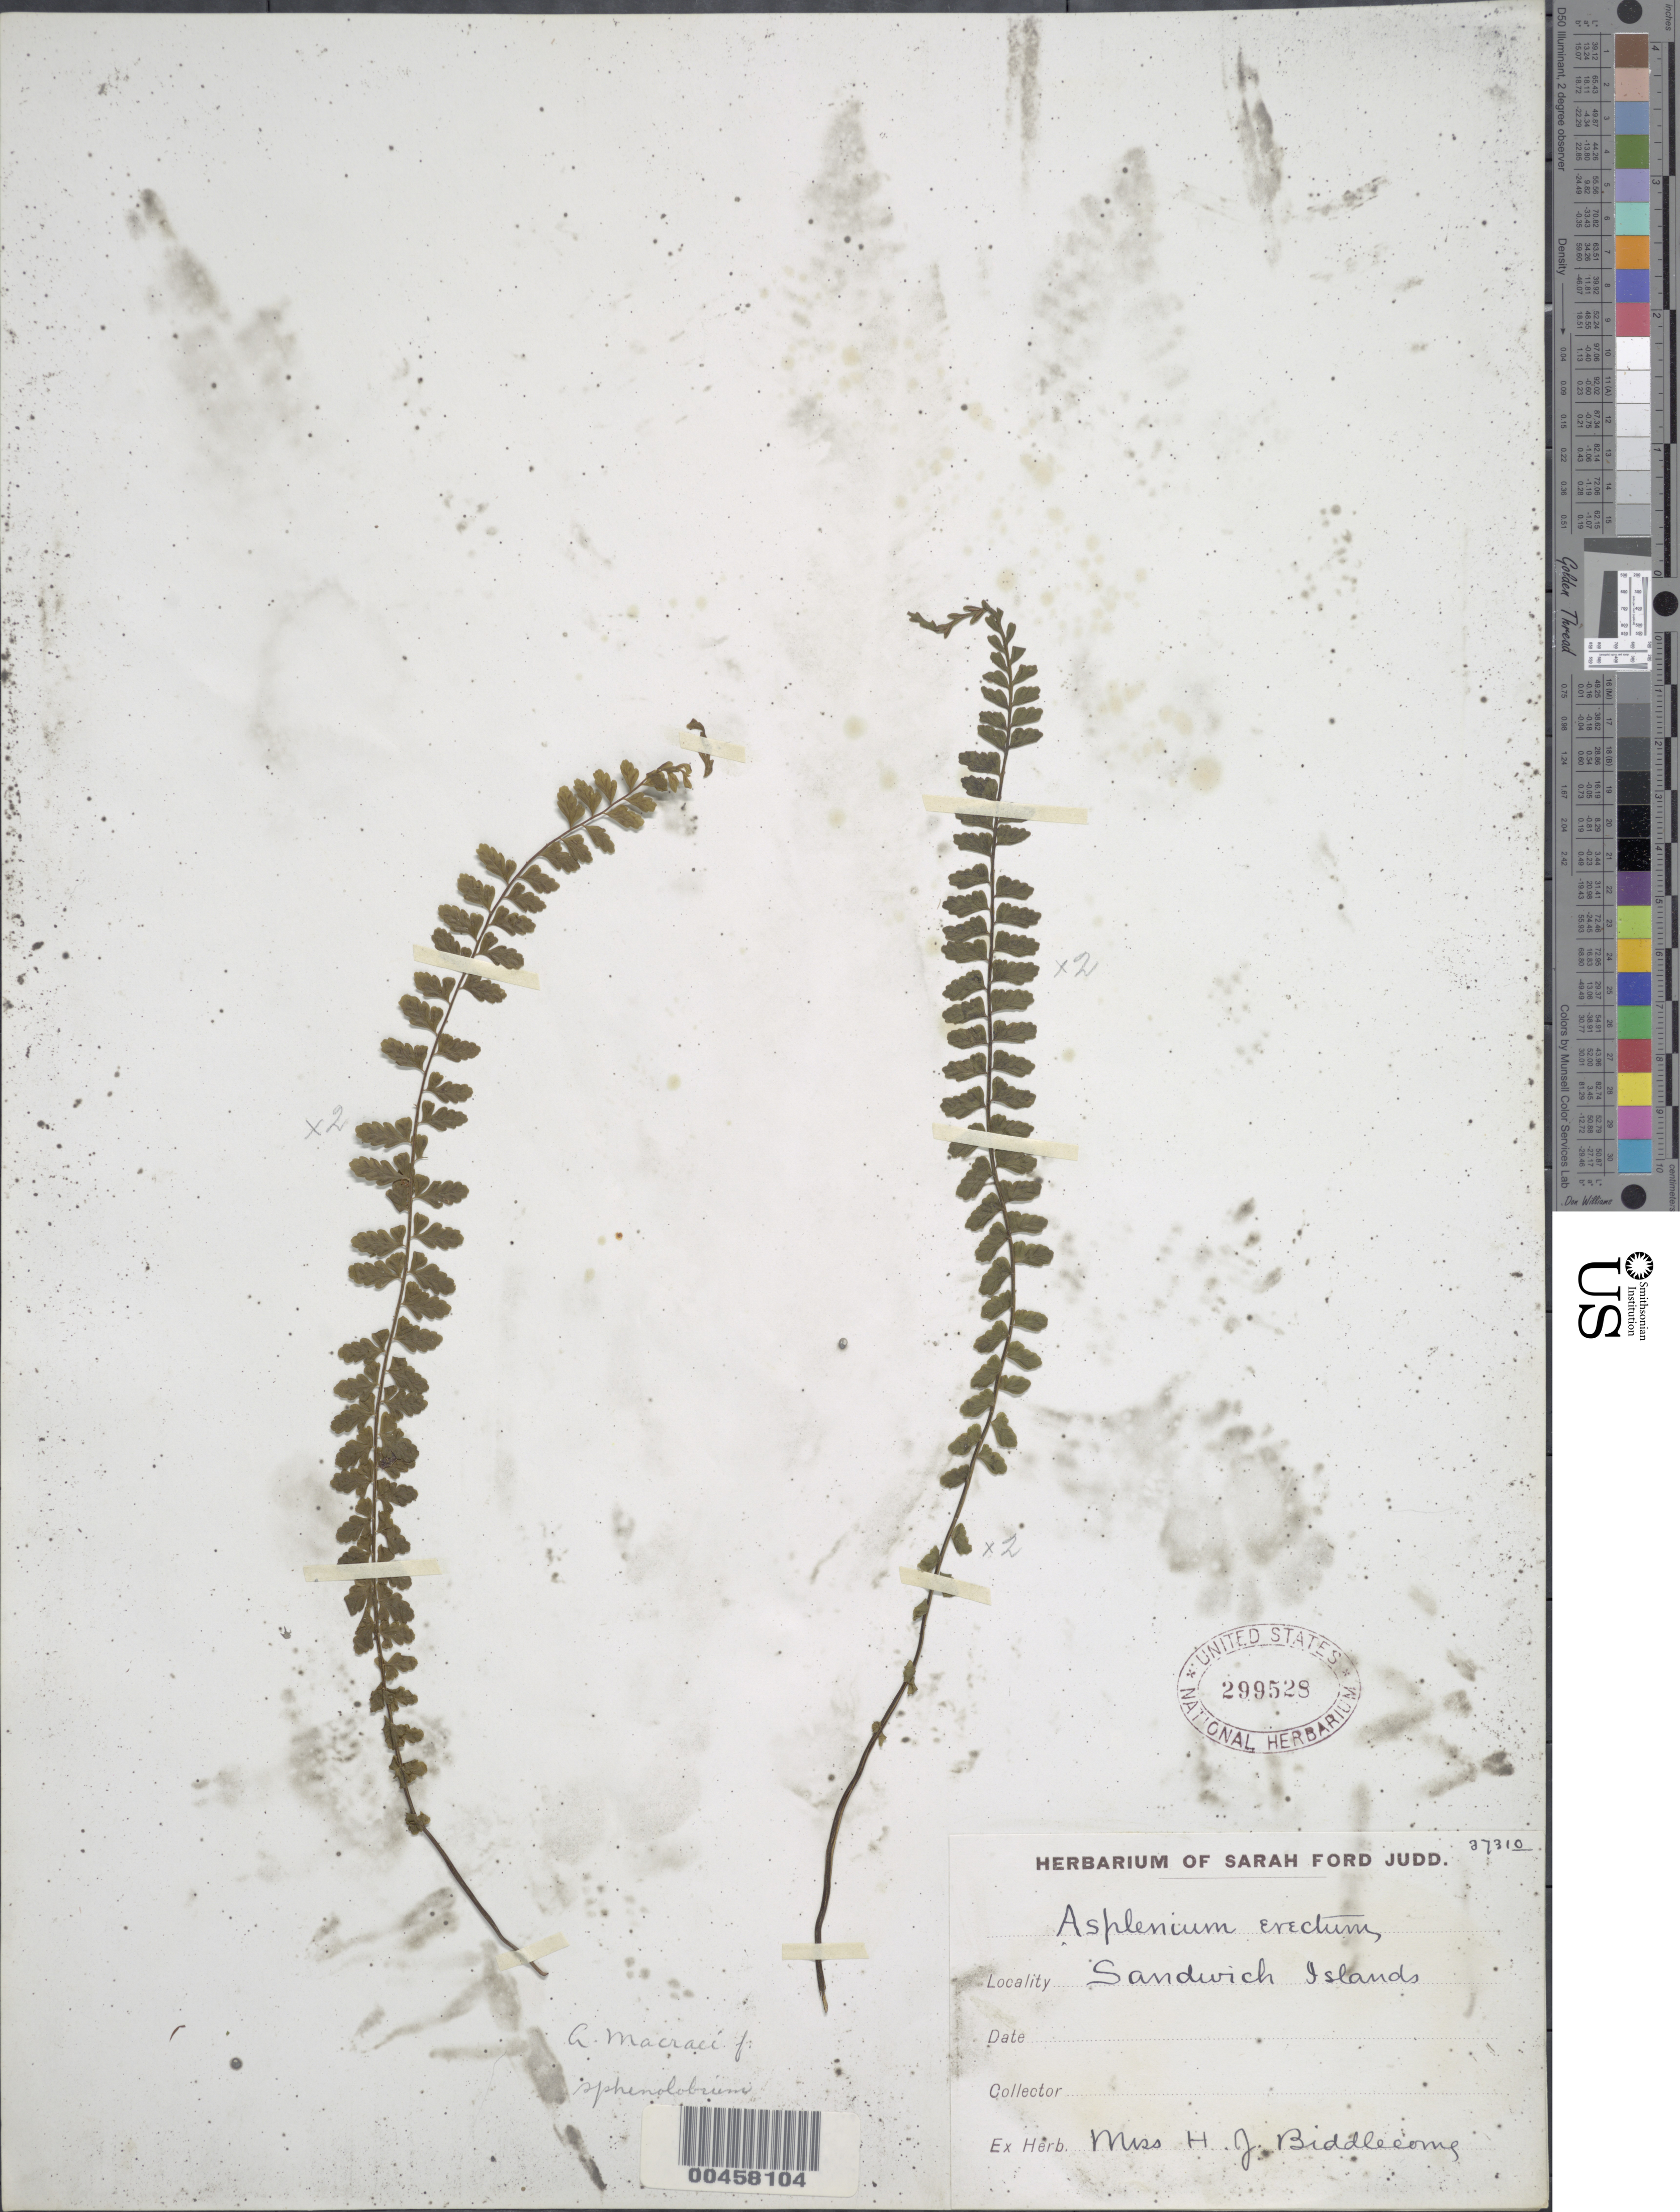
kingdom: Plantae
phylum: Tracheophyta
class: Polypodiopsida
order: Polypodiales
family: Aspleniaceae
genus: Asplenium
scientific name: Asplenium macraei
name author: Hook. & Grev.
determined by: Wagner, W. L., (BOT), Smithsonian Institution - National Museum of Natural History (UNITED STATES)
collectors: H. Biddlecome & S. Judd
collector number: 37310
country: United States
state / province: Hawaii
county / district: Honolulu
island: Oahu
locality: Sandwich Islands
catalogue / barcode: US 299528